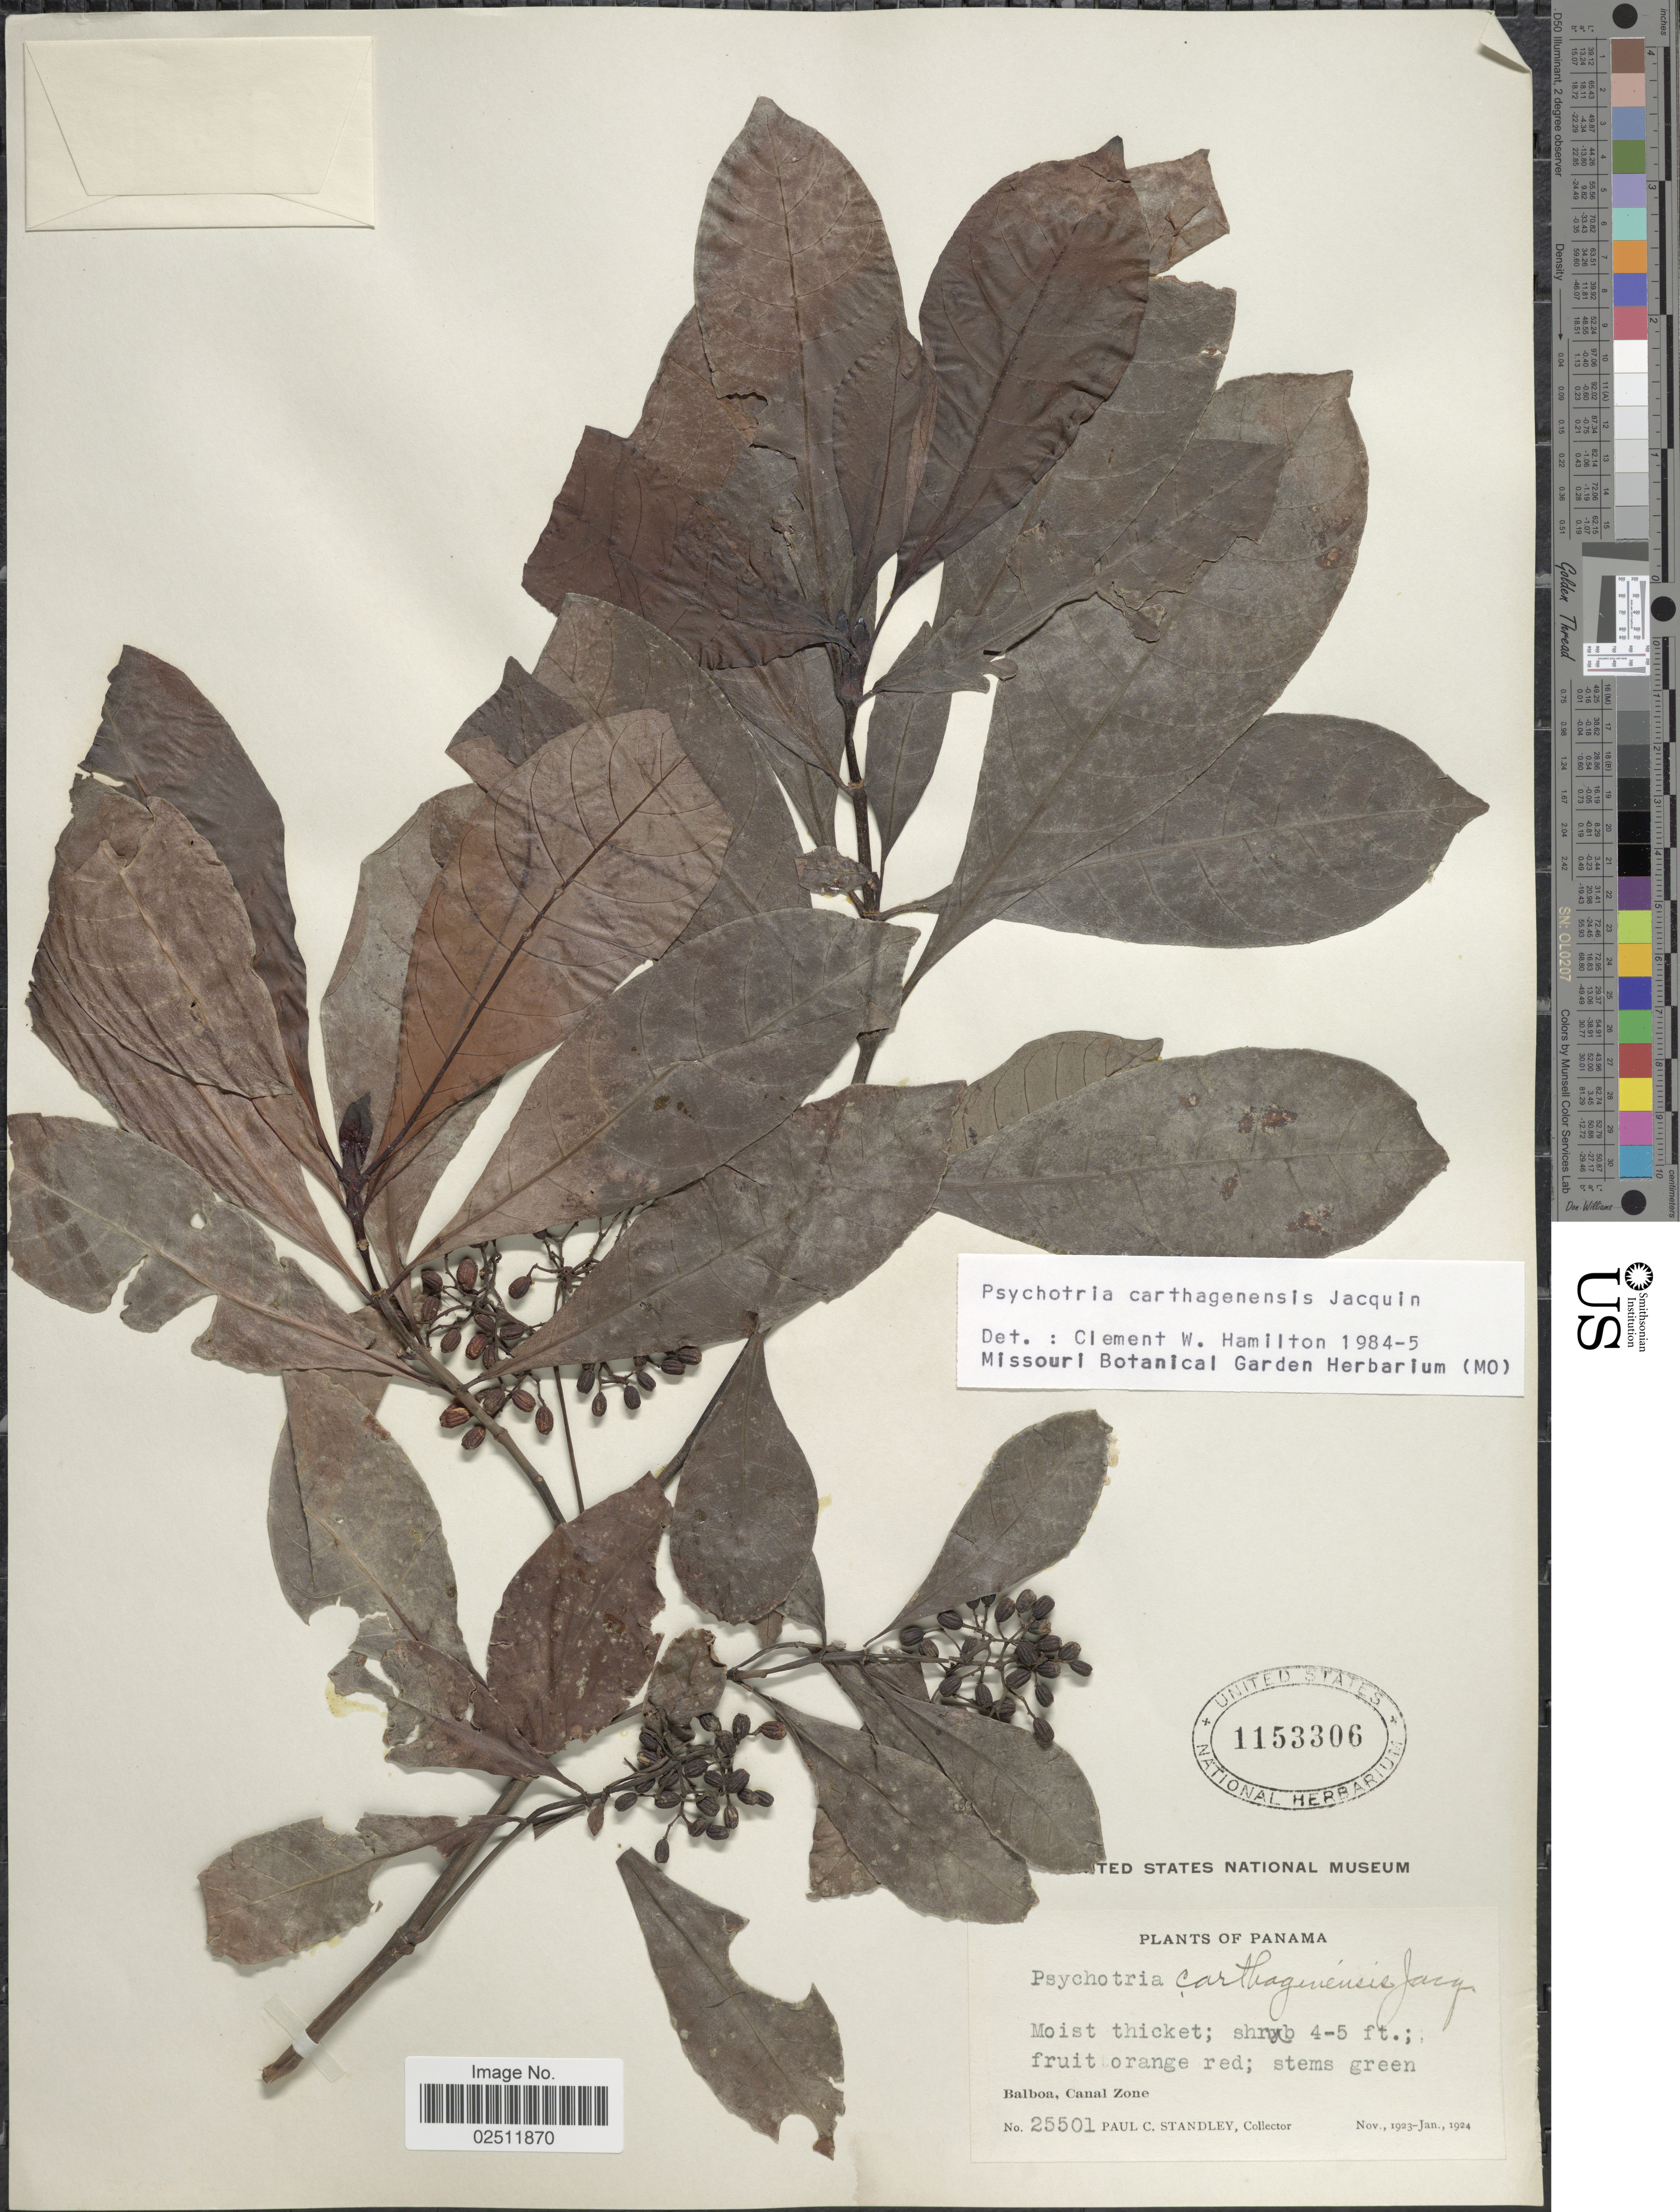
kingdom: Plantae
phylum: Tracheophyta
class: Magnoliopsida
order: Gentianales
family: Rubiaceae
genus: Psychotria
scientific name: Psychotria carthagenensis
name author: Jacq.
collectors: P. C. Standley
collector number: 25501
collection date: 1923-11/1924-01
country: Panama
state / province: Colón / Panamá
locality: Balboa, Canal Zone.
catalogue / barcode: US 1153306